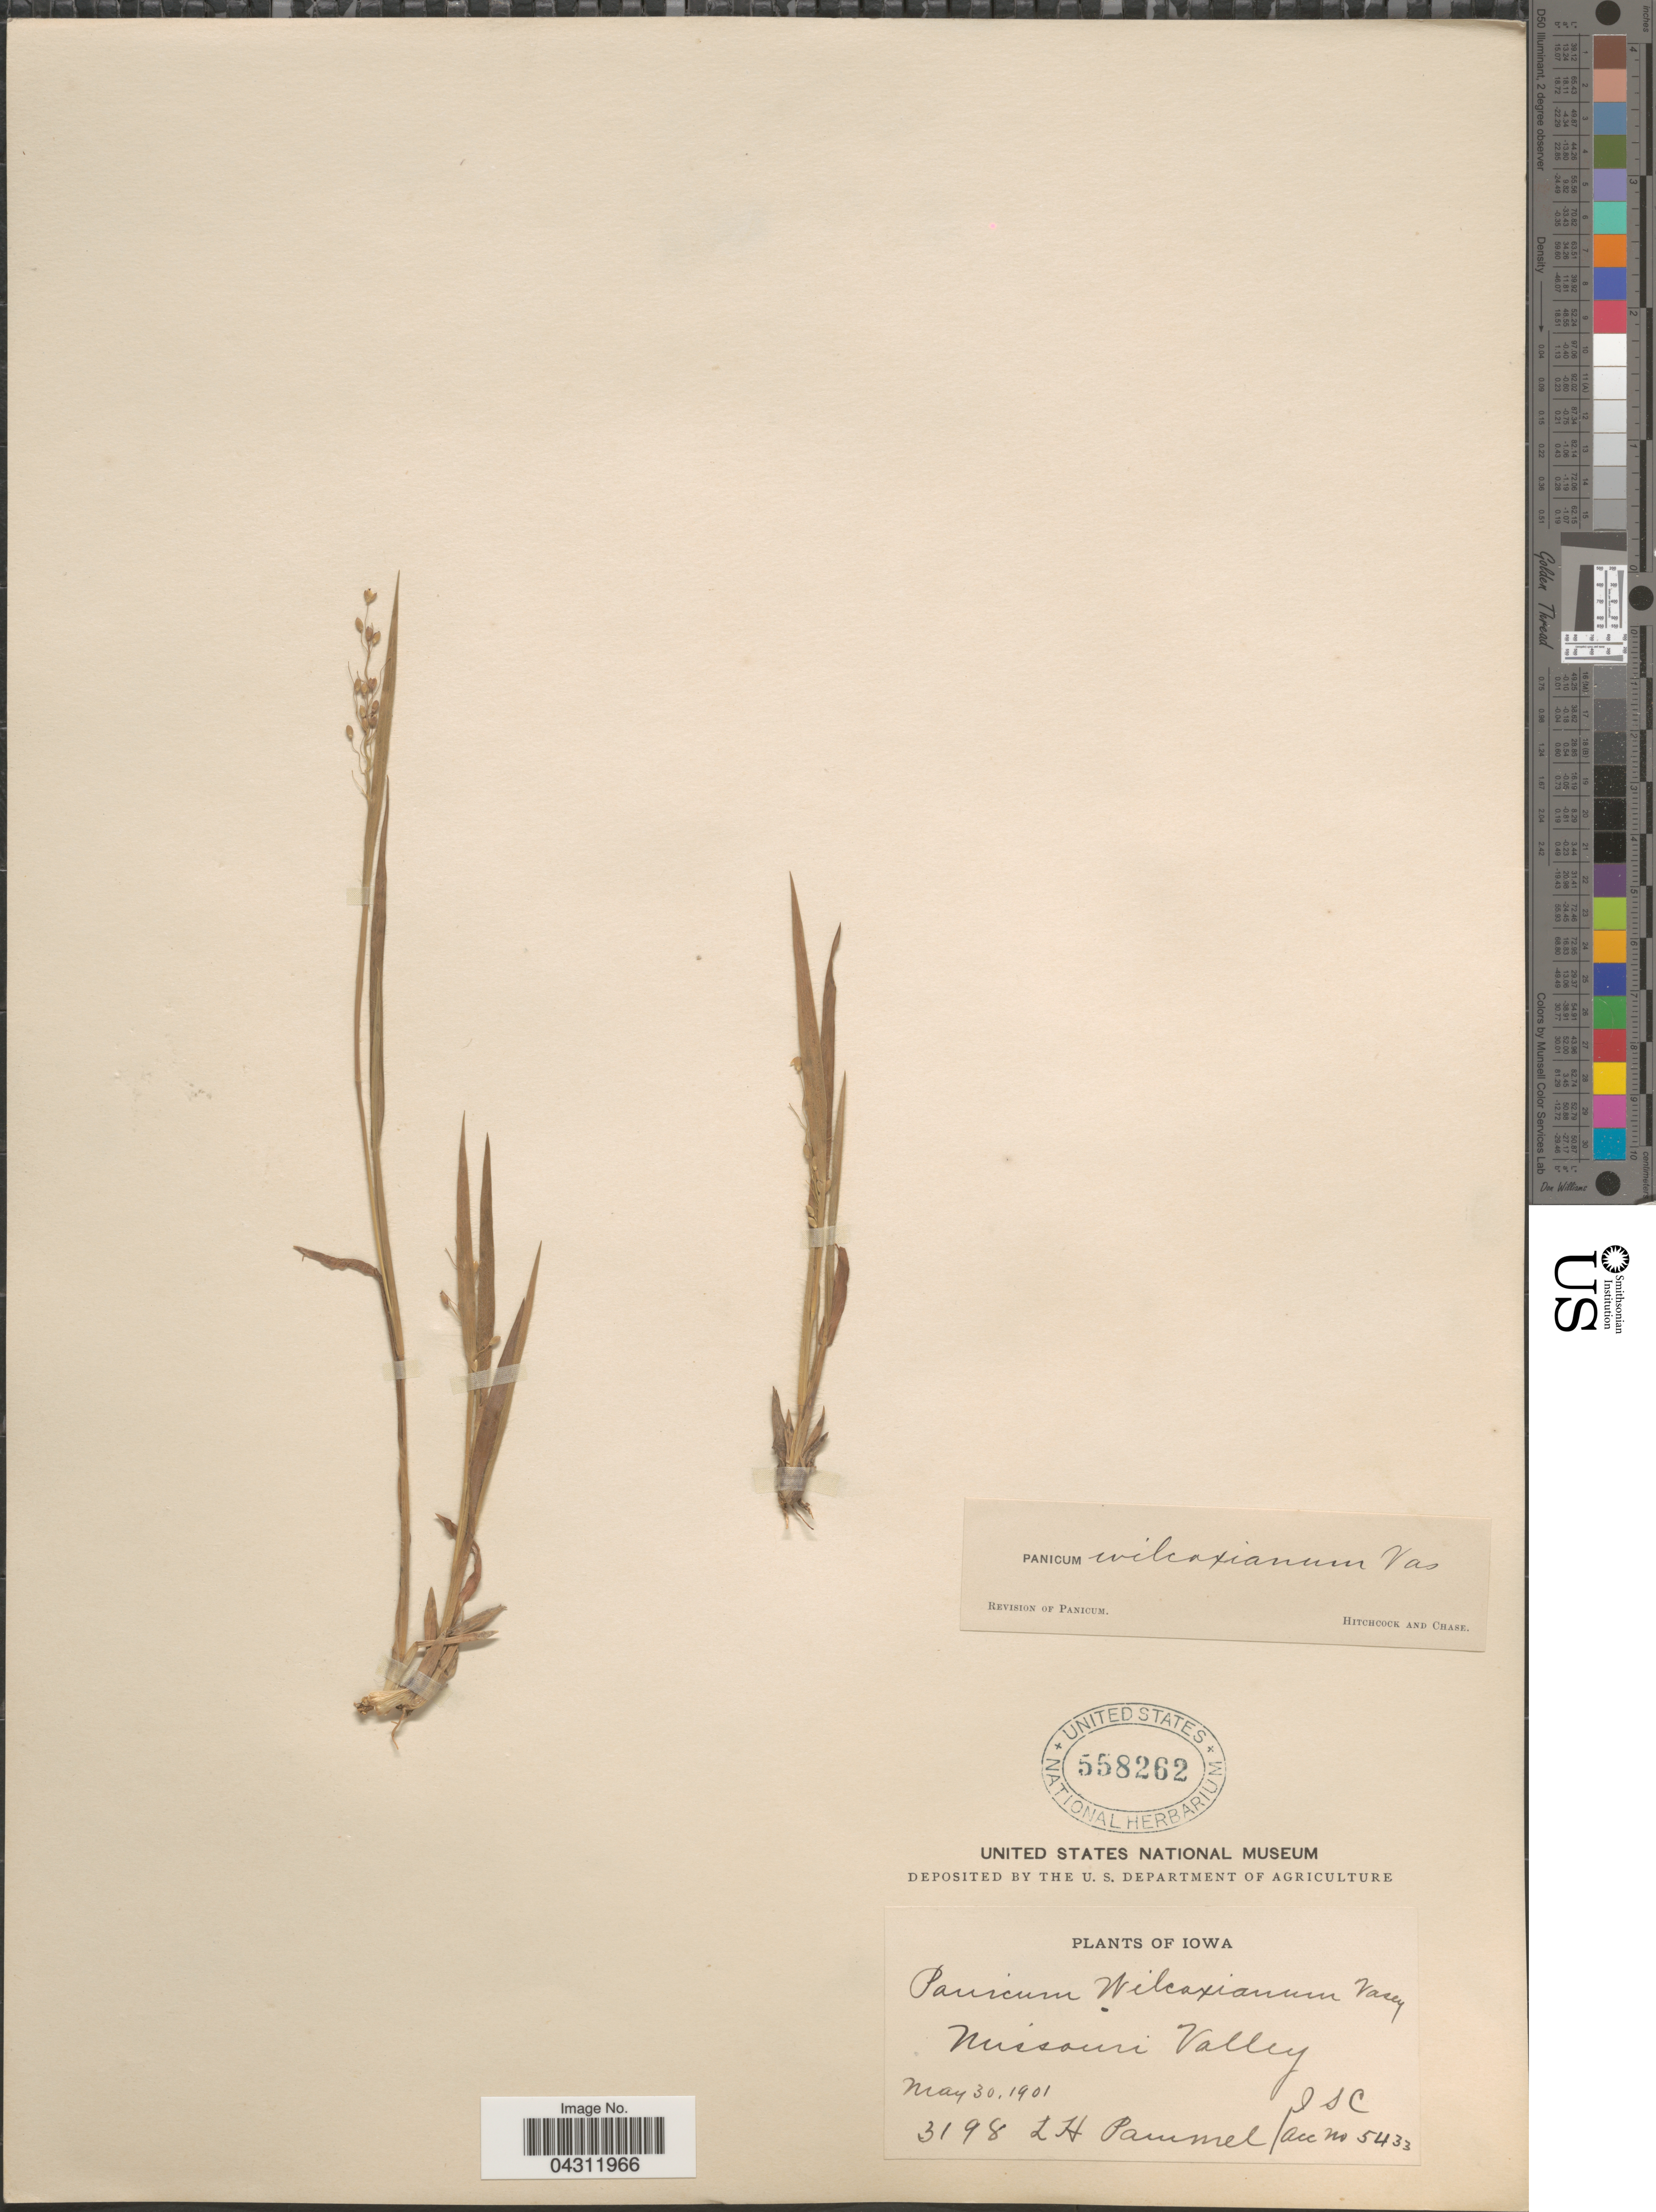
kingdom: Plantae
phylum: Tracheophyta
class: Liliopsida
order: Poales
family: Poaceae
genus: Dichanthelium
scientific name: Dichanthelium wilcoxianum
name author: Freckmann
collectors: L. Pammel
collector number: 3198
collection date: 1901-05-30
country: United States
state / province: Iowa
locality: Missouri Valley.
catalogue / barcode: US 558262